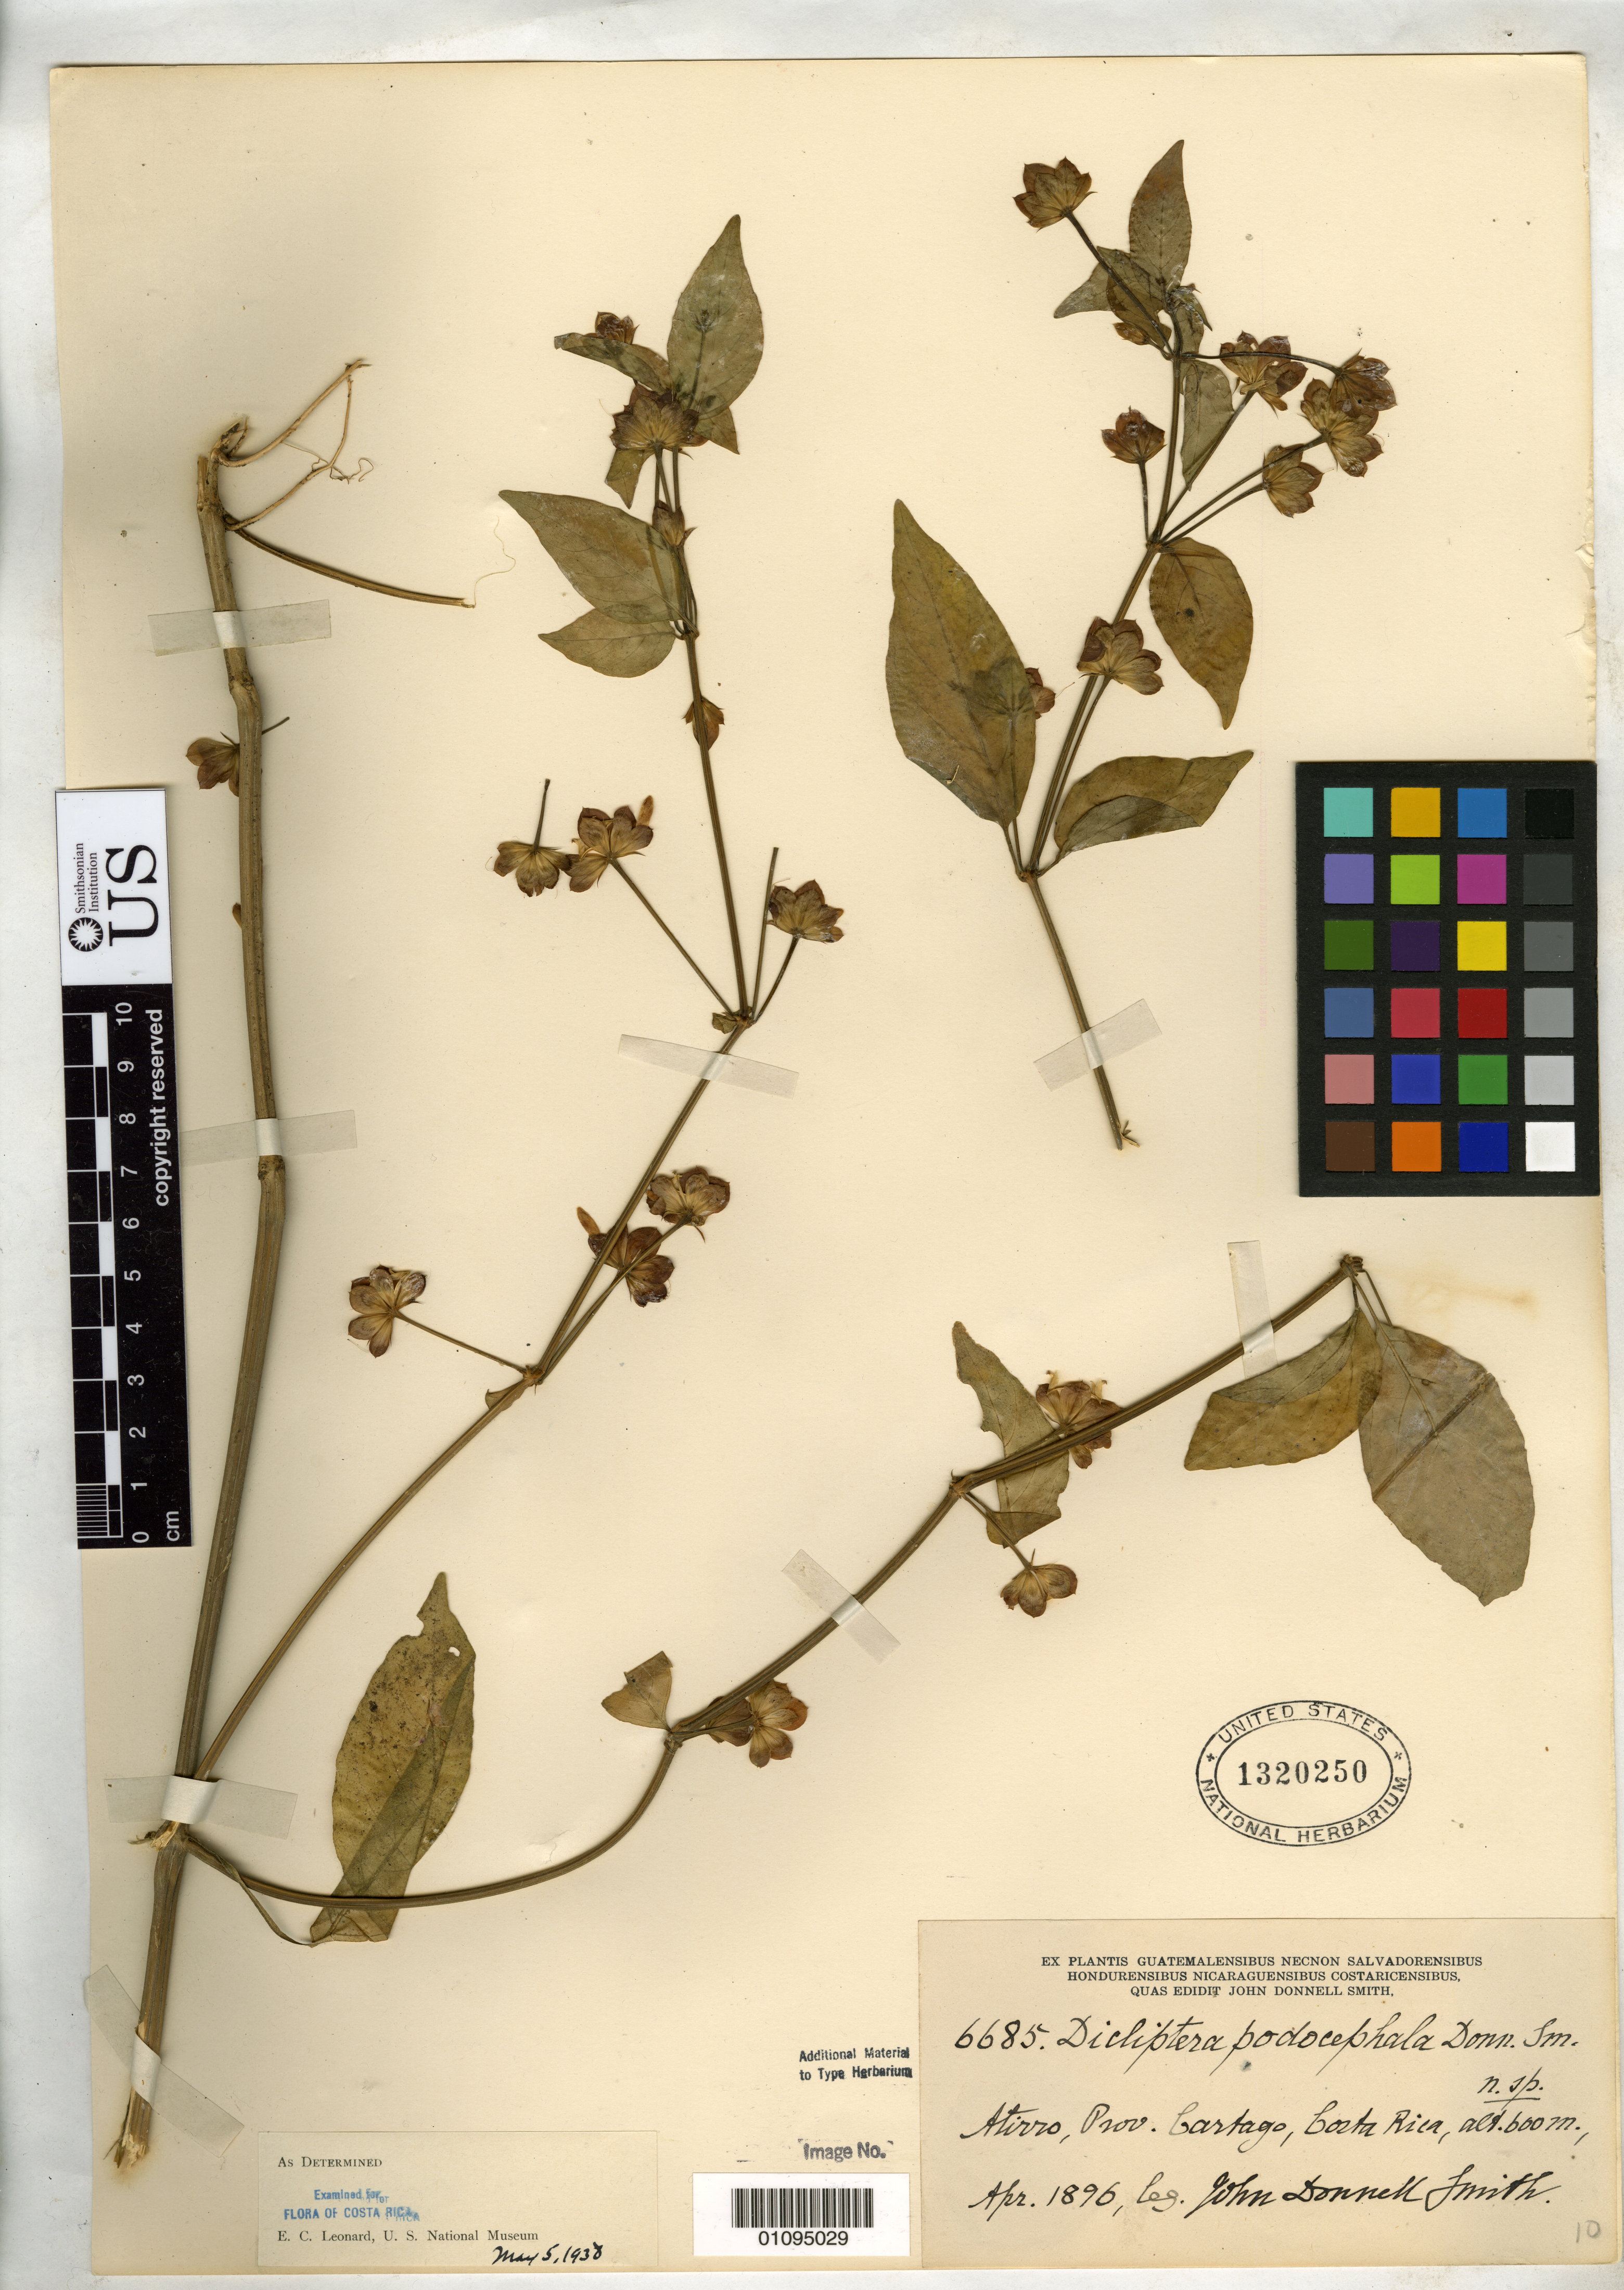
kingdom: Plantae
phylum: Tracheophyta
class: Magnoliopsida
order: Lamiales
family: Acanthaceae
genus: Dicliptera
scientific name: Dicliptera podocephala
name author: Donn. Sm.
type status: Type Collection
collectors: J. Donnell Smith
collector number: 6685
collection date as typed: Apr 1896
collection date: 1896-04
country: Costa Rica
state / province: Cartago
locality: Atirro, Prov. Cartago.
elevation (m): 600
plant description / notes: One of several duplicates (USNH 1320249, 1320250, 1320251, 1320252, 1320253) received from the John Donnell Smith herbarium [not stamped as such, but USNH sheet numbers place them with this accession]. One sheet (USNH 1320253) was annotated as "Type Specimen" at a later date but the sheets are probably best regarded as syntypes.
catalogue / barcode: US 1320250